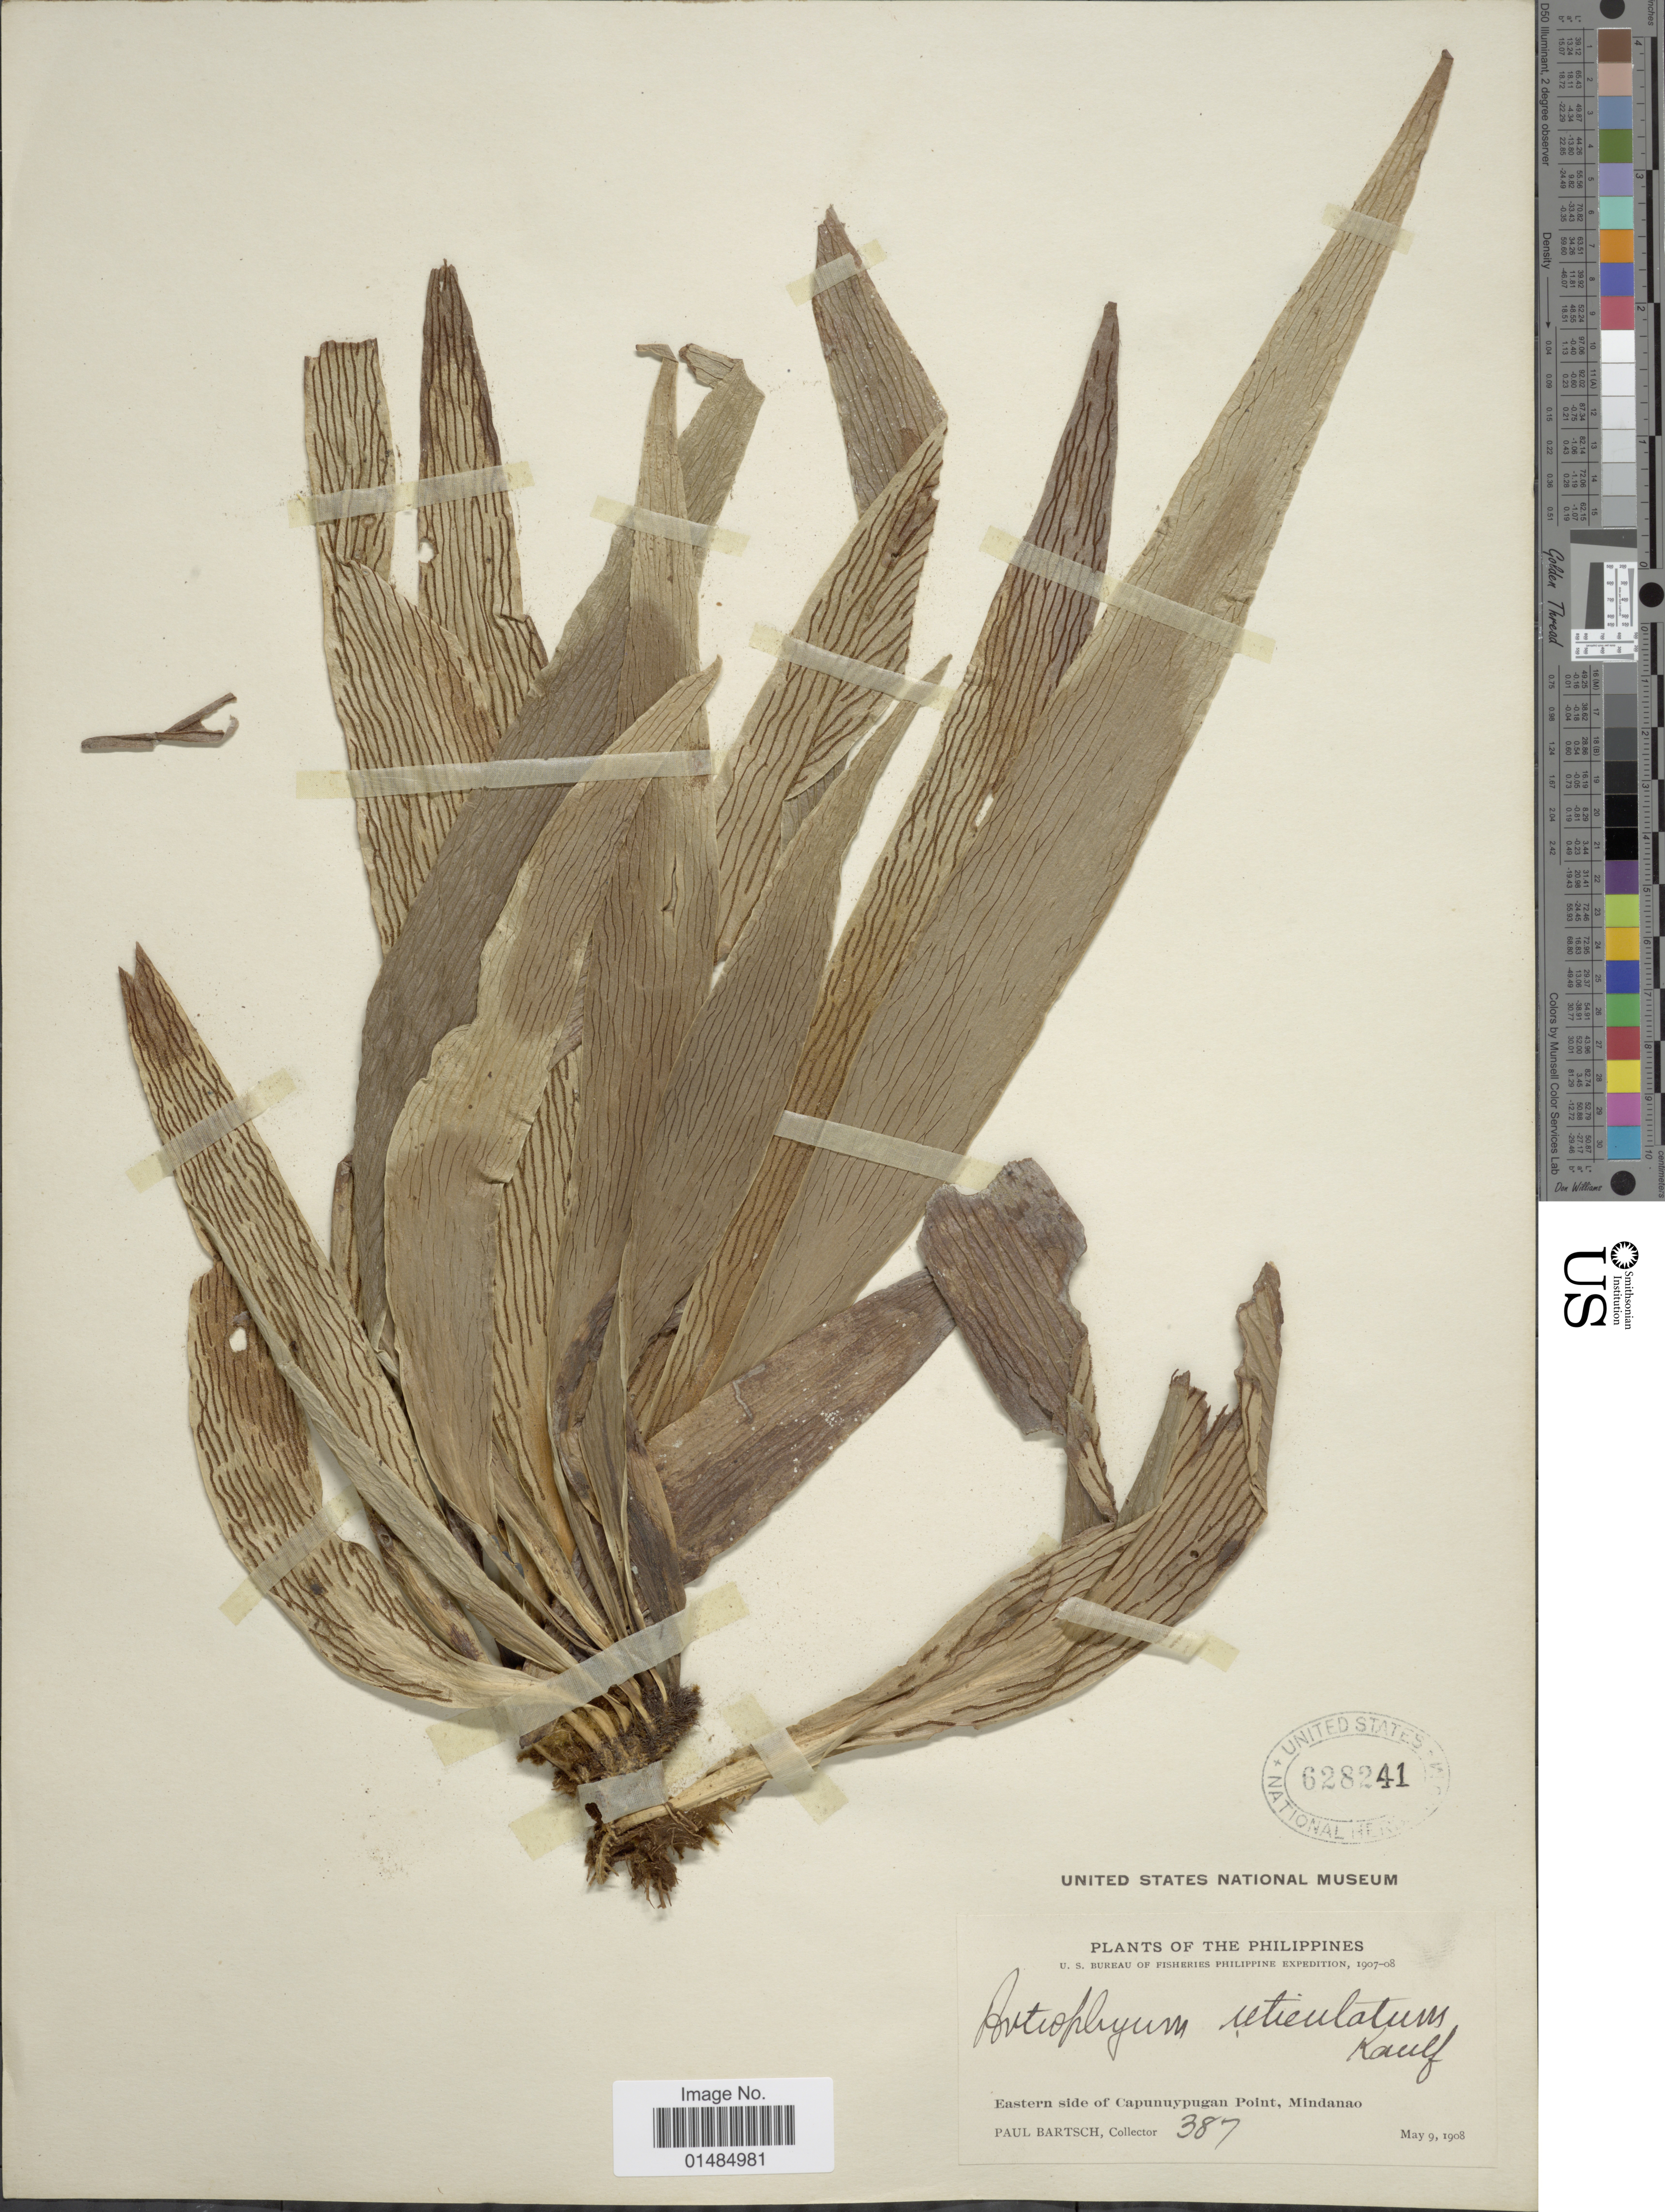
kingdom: Plantae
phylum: Tracheophyta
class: Polypodiopsida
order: Polypodiales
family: Pteridaceae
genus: Antrophyum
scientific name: Antrophyum reticulatum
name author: (G. Forst.) Kaulf.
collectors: P. Bartsch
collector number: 387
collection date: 1908-05-09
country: Philippines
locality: Eastern side of Capunuypugan Point, Mindanao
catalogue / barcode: US 628241